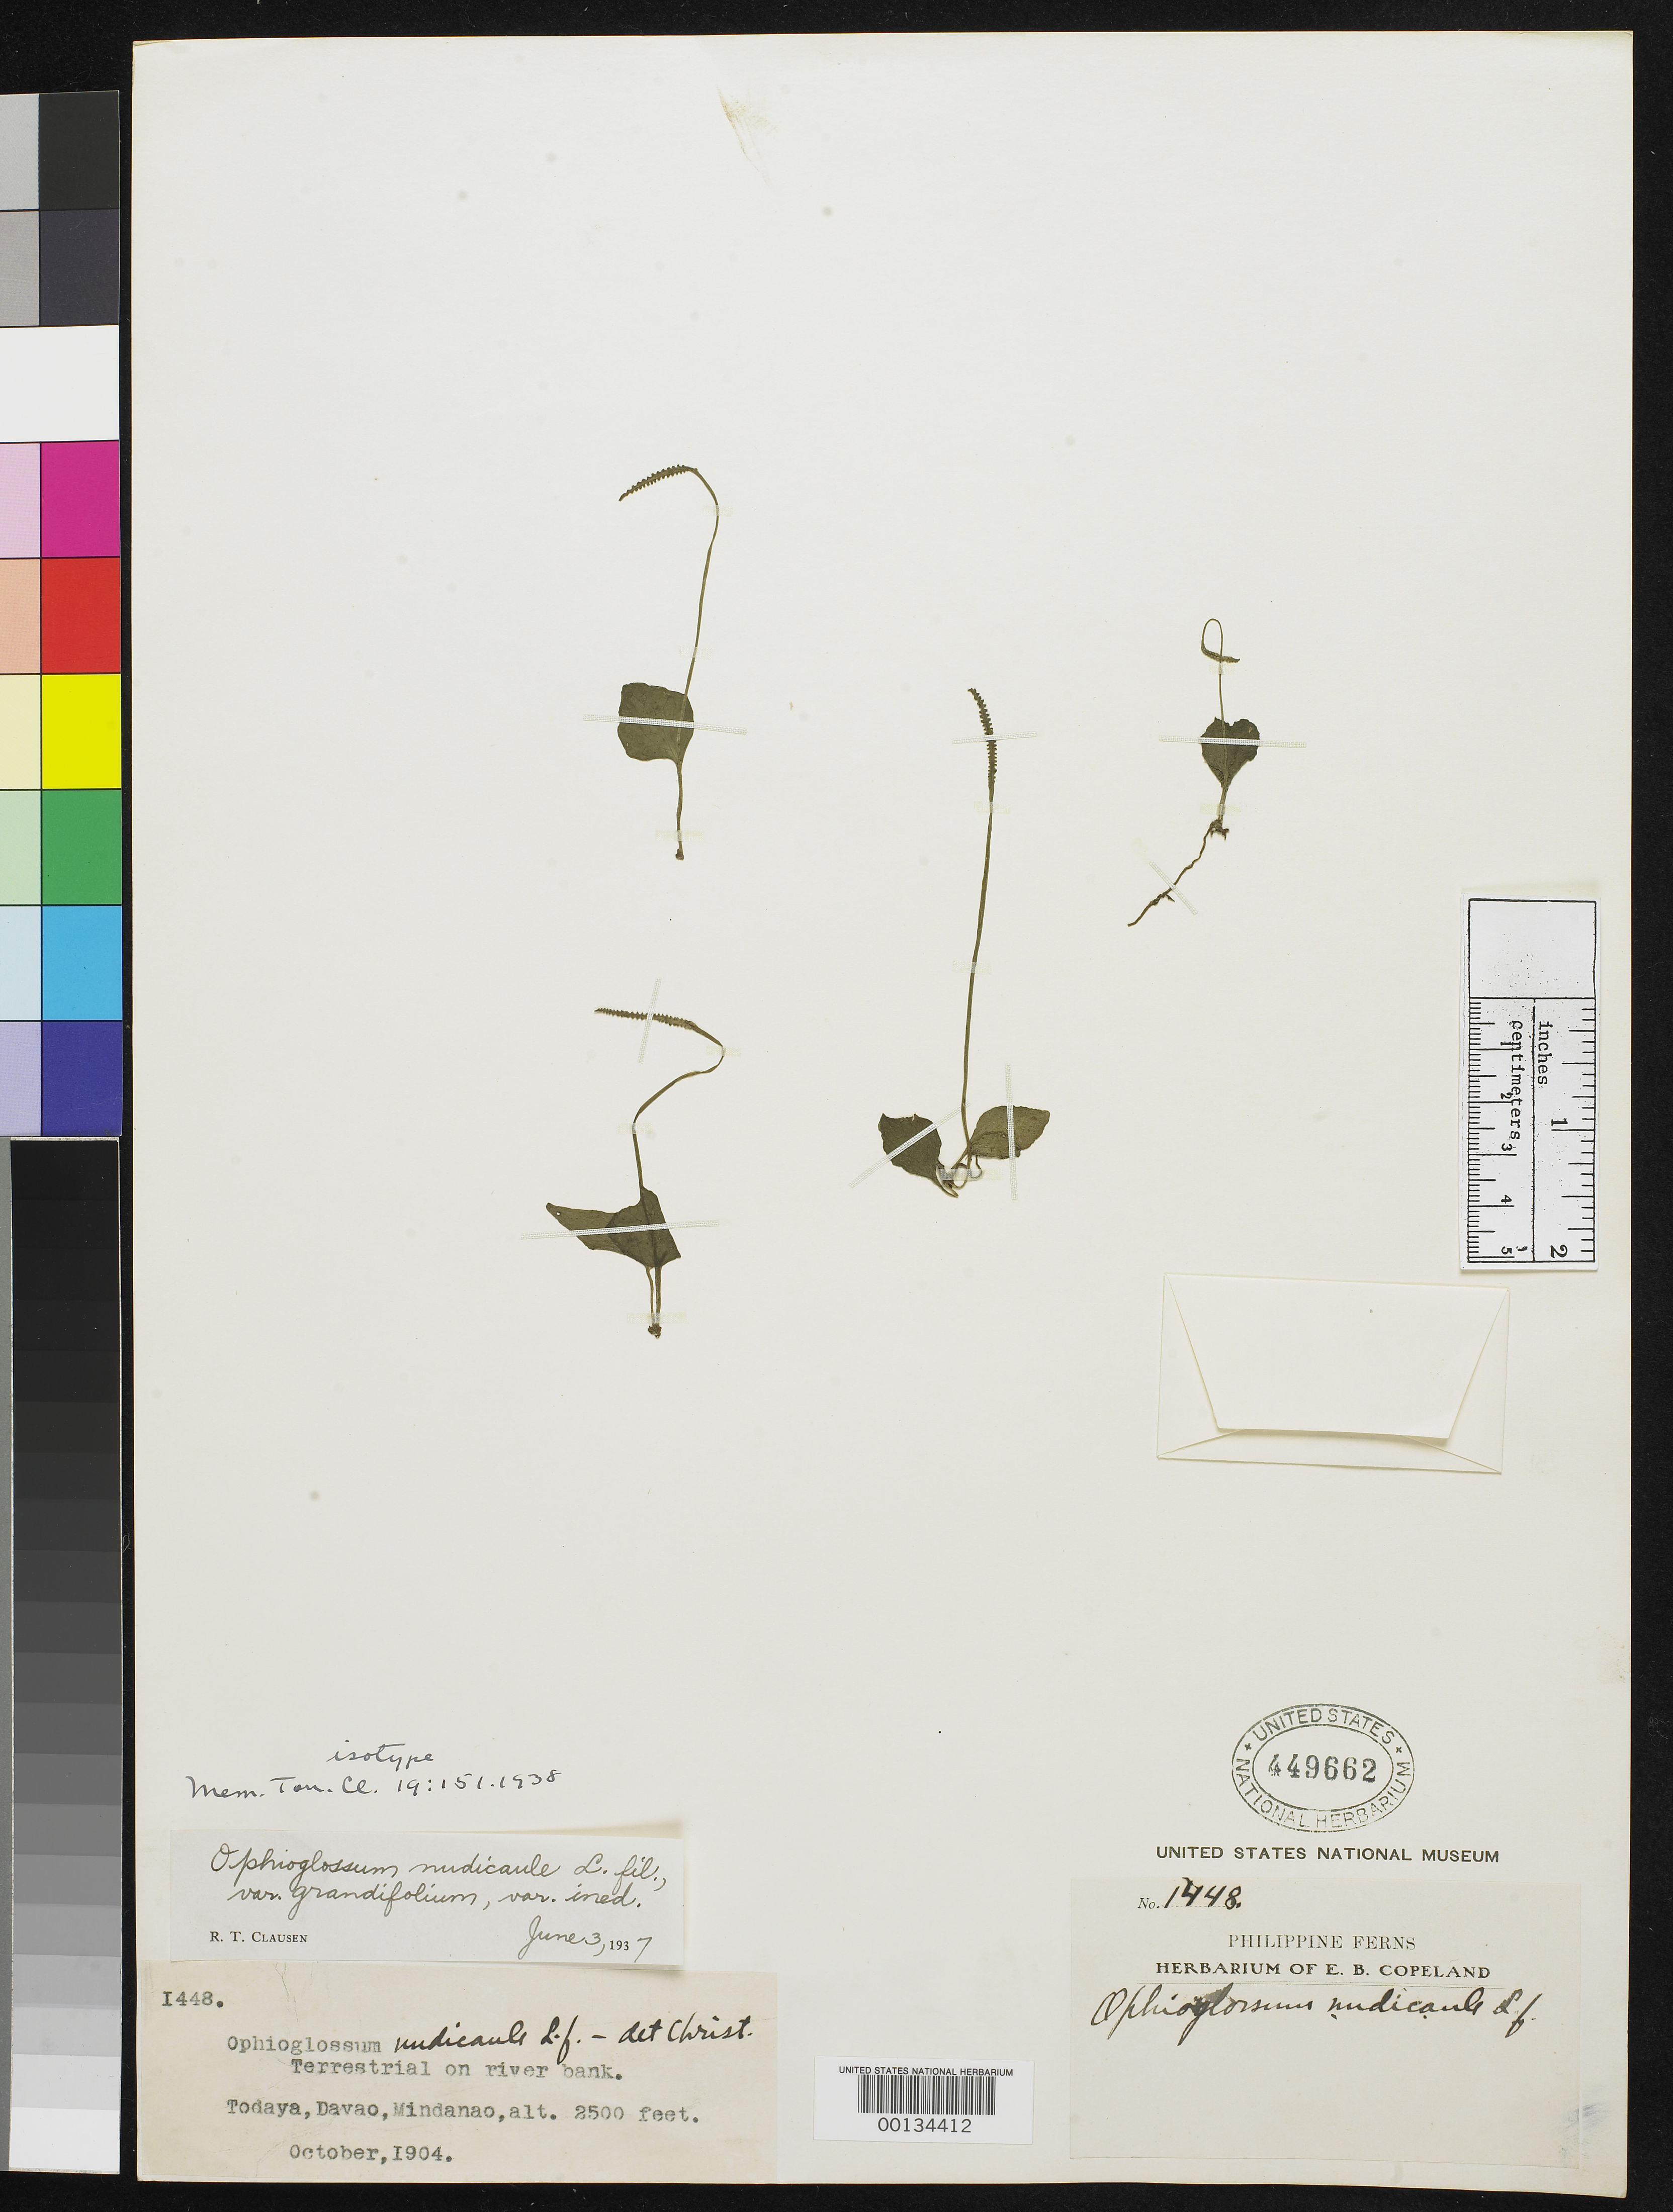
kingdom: Plantae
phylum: Tracheophyta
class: Polypodiopsida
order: Ophioglossales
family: Ophioglossaceae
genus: Ophioglossum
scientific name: Ophioglossum nudicaule var. grandifolium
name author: R.T. Clausen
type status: Type Collection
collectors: E. B. Copeland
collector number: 1448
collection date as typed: Oct 1904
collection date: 1904-10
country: Philippines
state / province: Davao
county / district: Davao del Sur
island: Mindanao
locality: Todaya.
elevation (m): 762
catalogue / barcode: US 449662